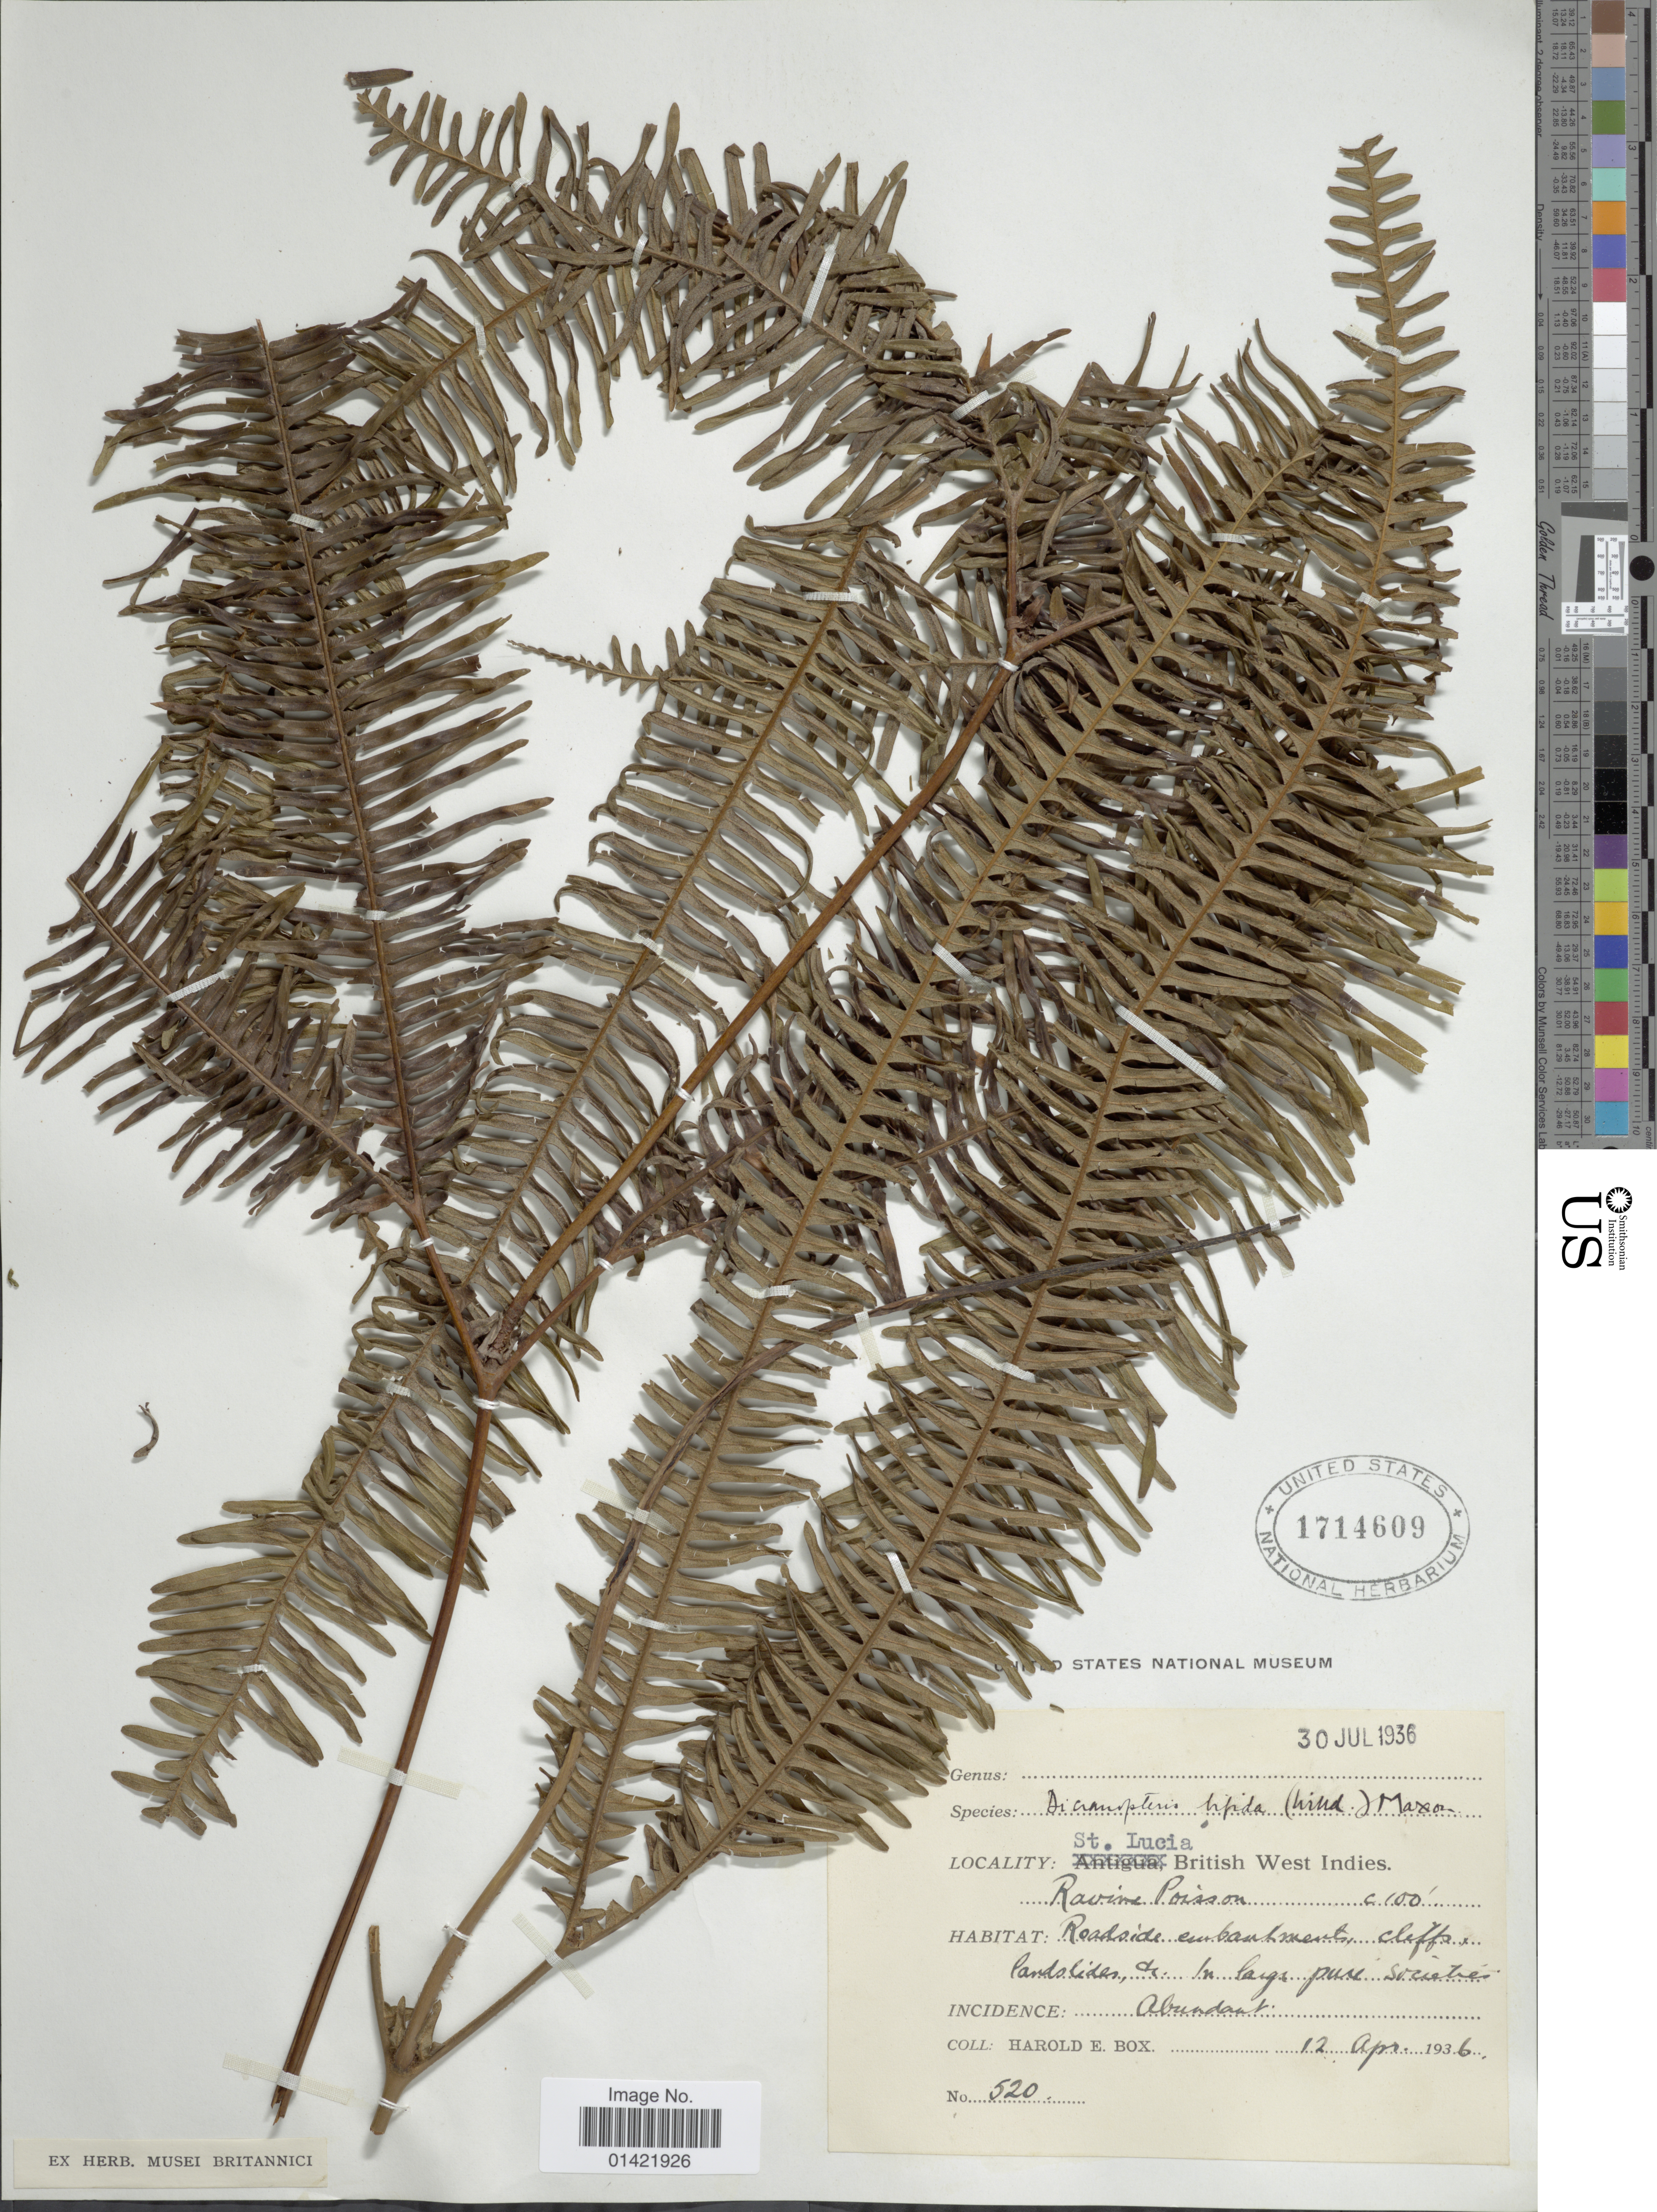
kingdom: Plantae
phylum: Tracheophyta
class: Polypodiopsida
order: Gleicheniales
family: Gleicheniaceae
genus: Sticherus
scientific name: Sticherus bifidus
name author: (Willd.) Ching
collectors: H. E. Box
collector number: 520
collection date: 1936-04-12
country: St. Lucia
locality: St. Lucia. British West Indies. Ravince Poisson.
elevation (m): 30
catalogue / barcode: US 1714609